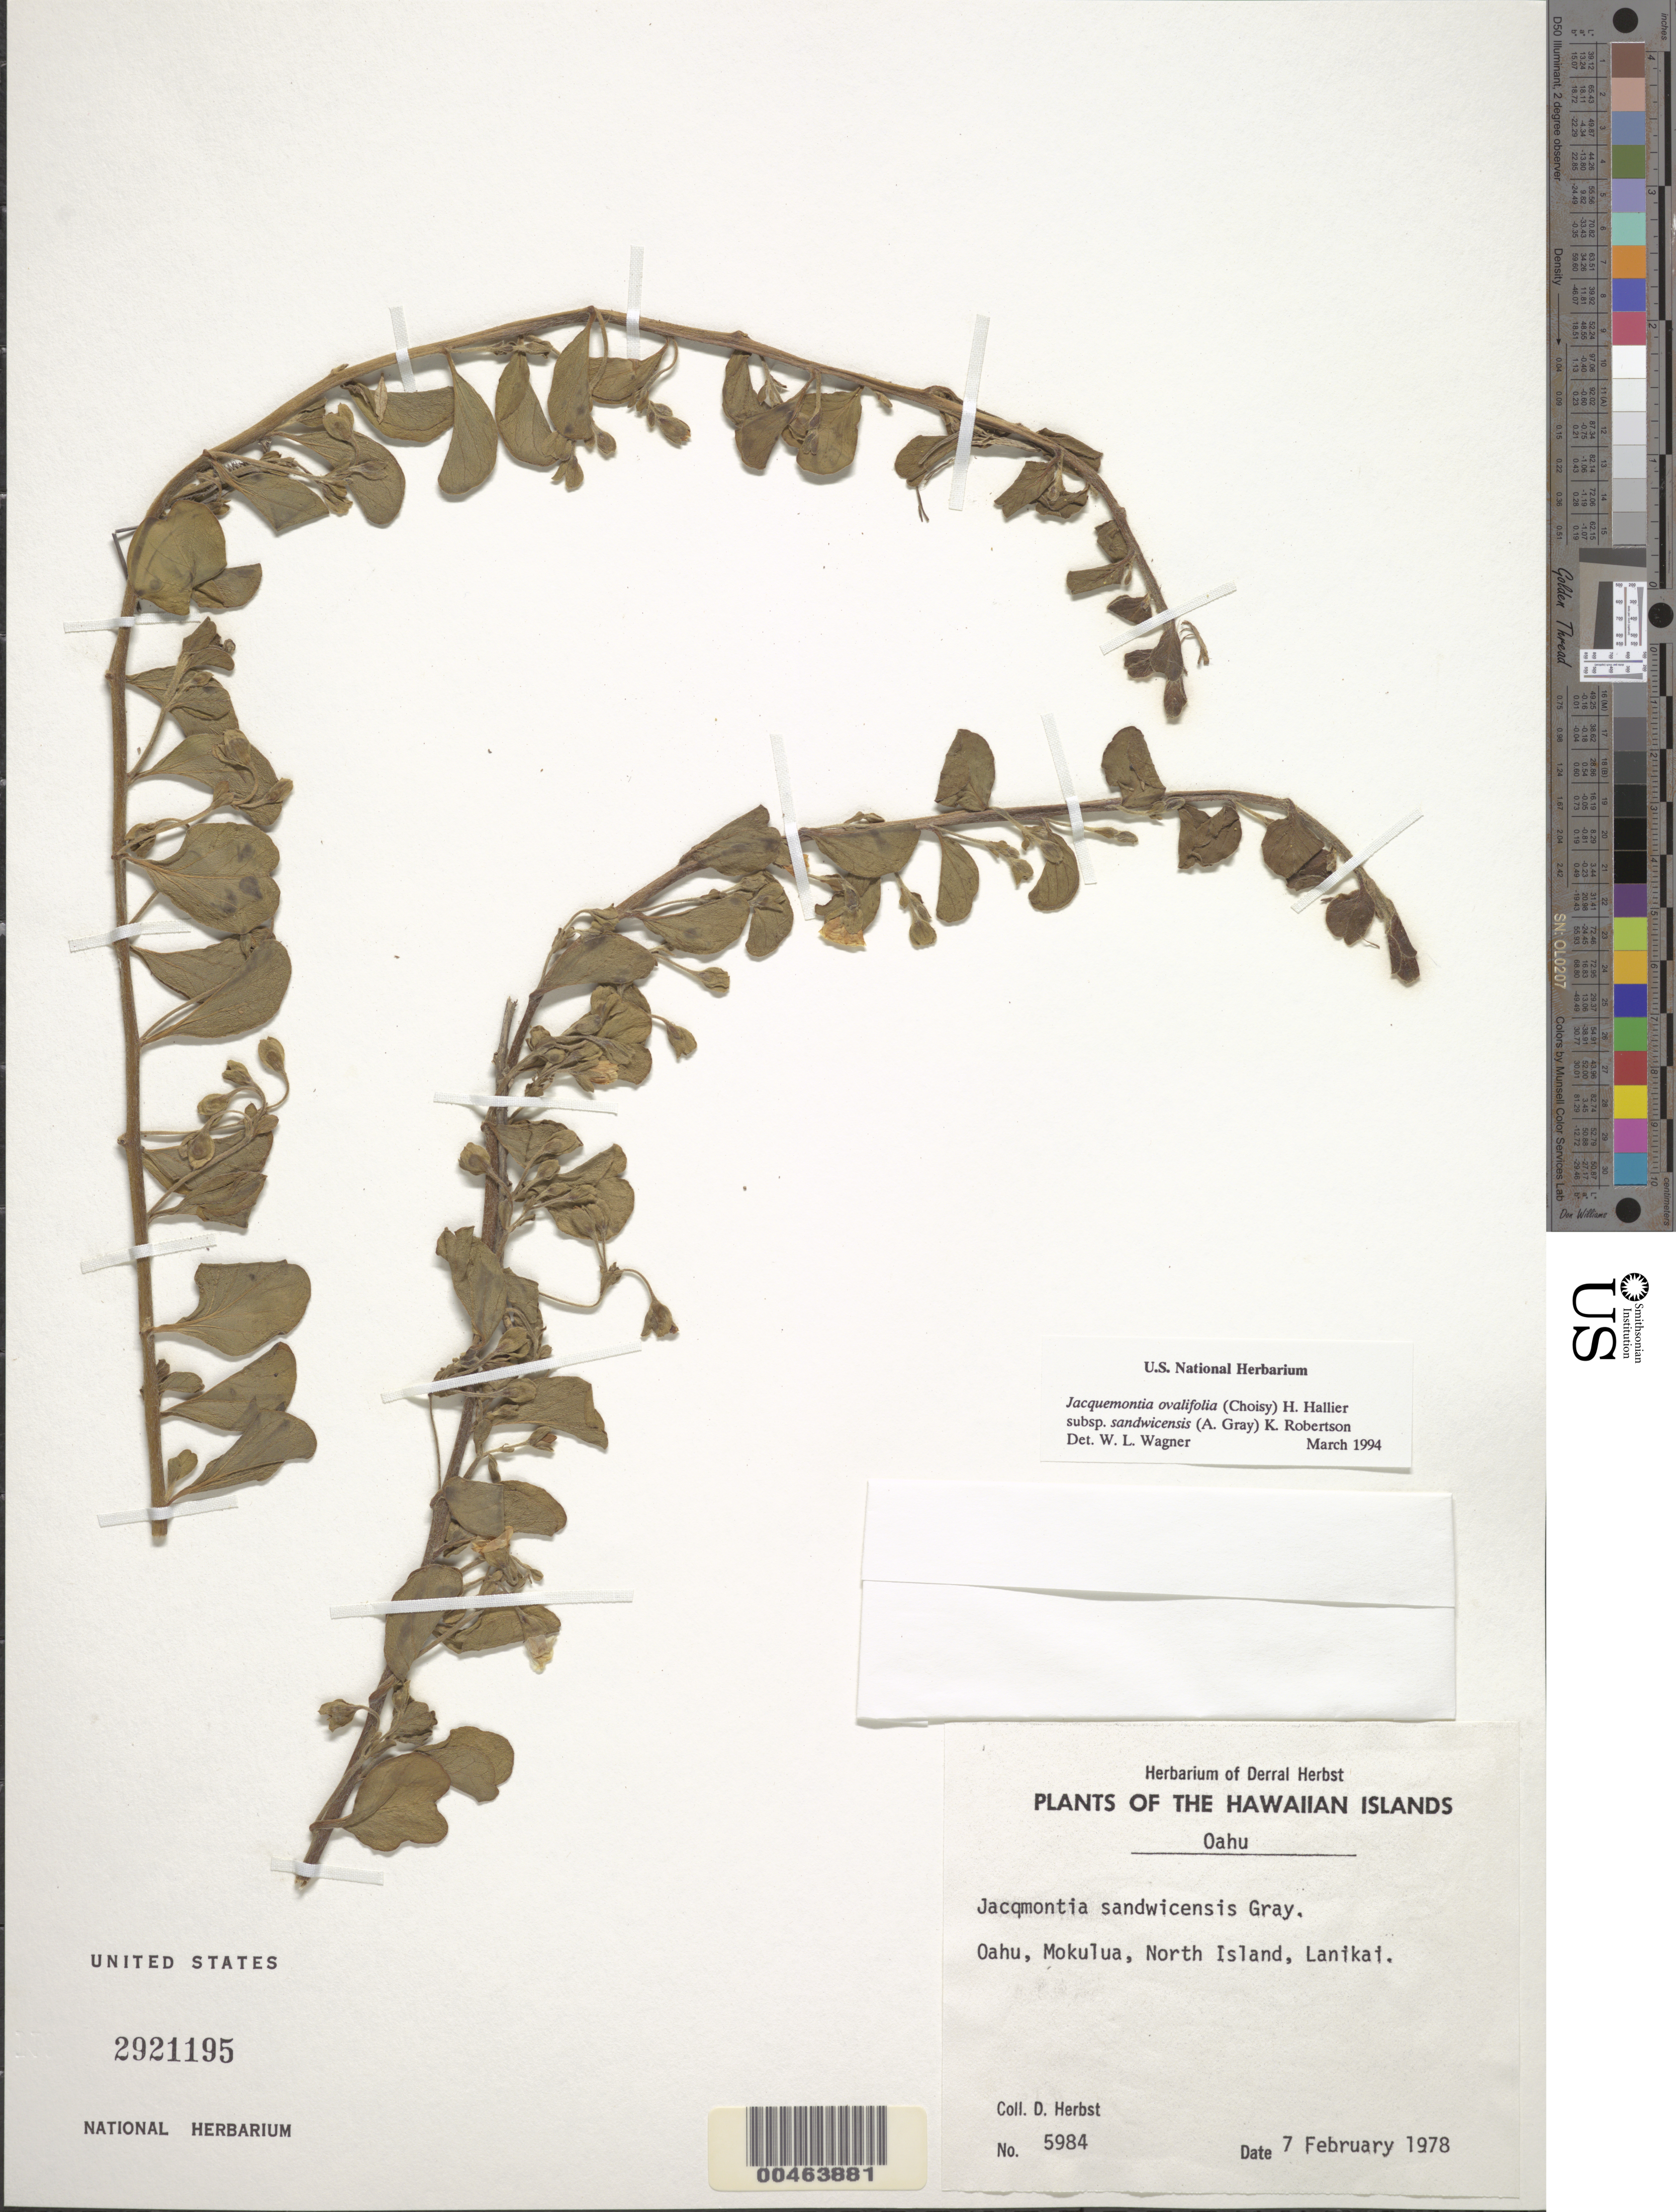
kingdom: Plantae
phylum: Tracheophyta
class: Magnoliopsida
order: Solanales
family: Convolvulaceae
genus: Jacquemontia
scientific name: Jacquemontia sandwicensis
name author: A. Gray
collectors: D. R. Herbst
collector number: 5984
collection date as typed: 7 Feb 1978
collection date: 1978-02-07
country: United States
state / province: Hawaii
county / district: Honolulu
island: Mokulua Islets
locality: Oahu, Mokulua, North Island, Lanikai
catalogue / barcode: US 2921195